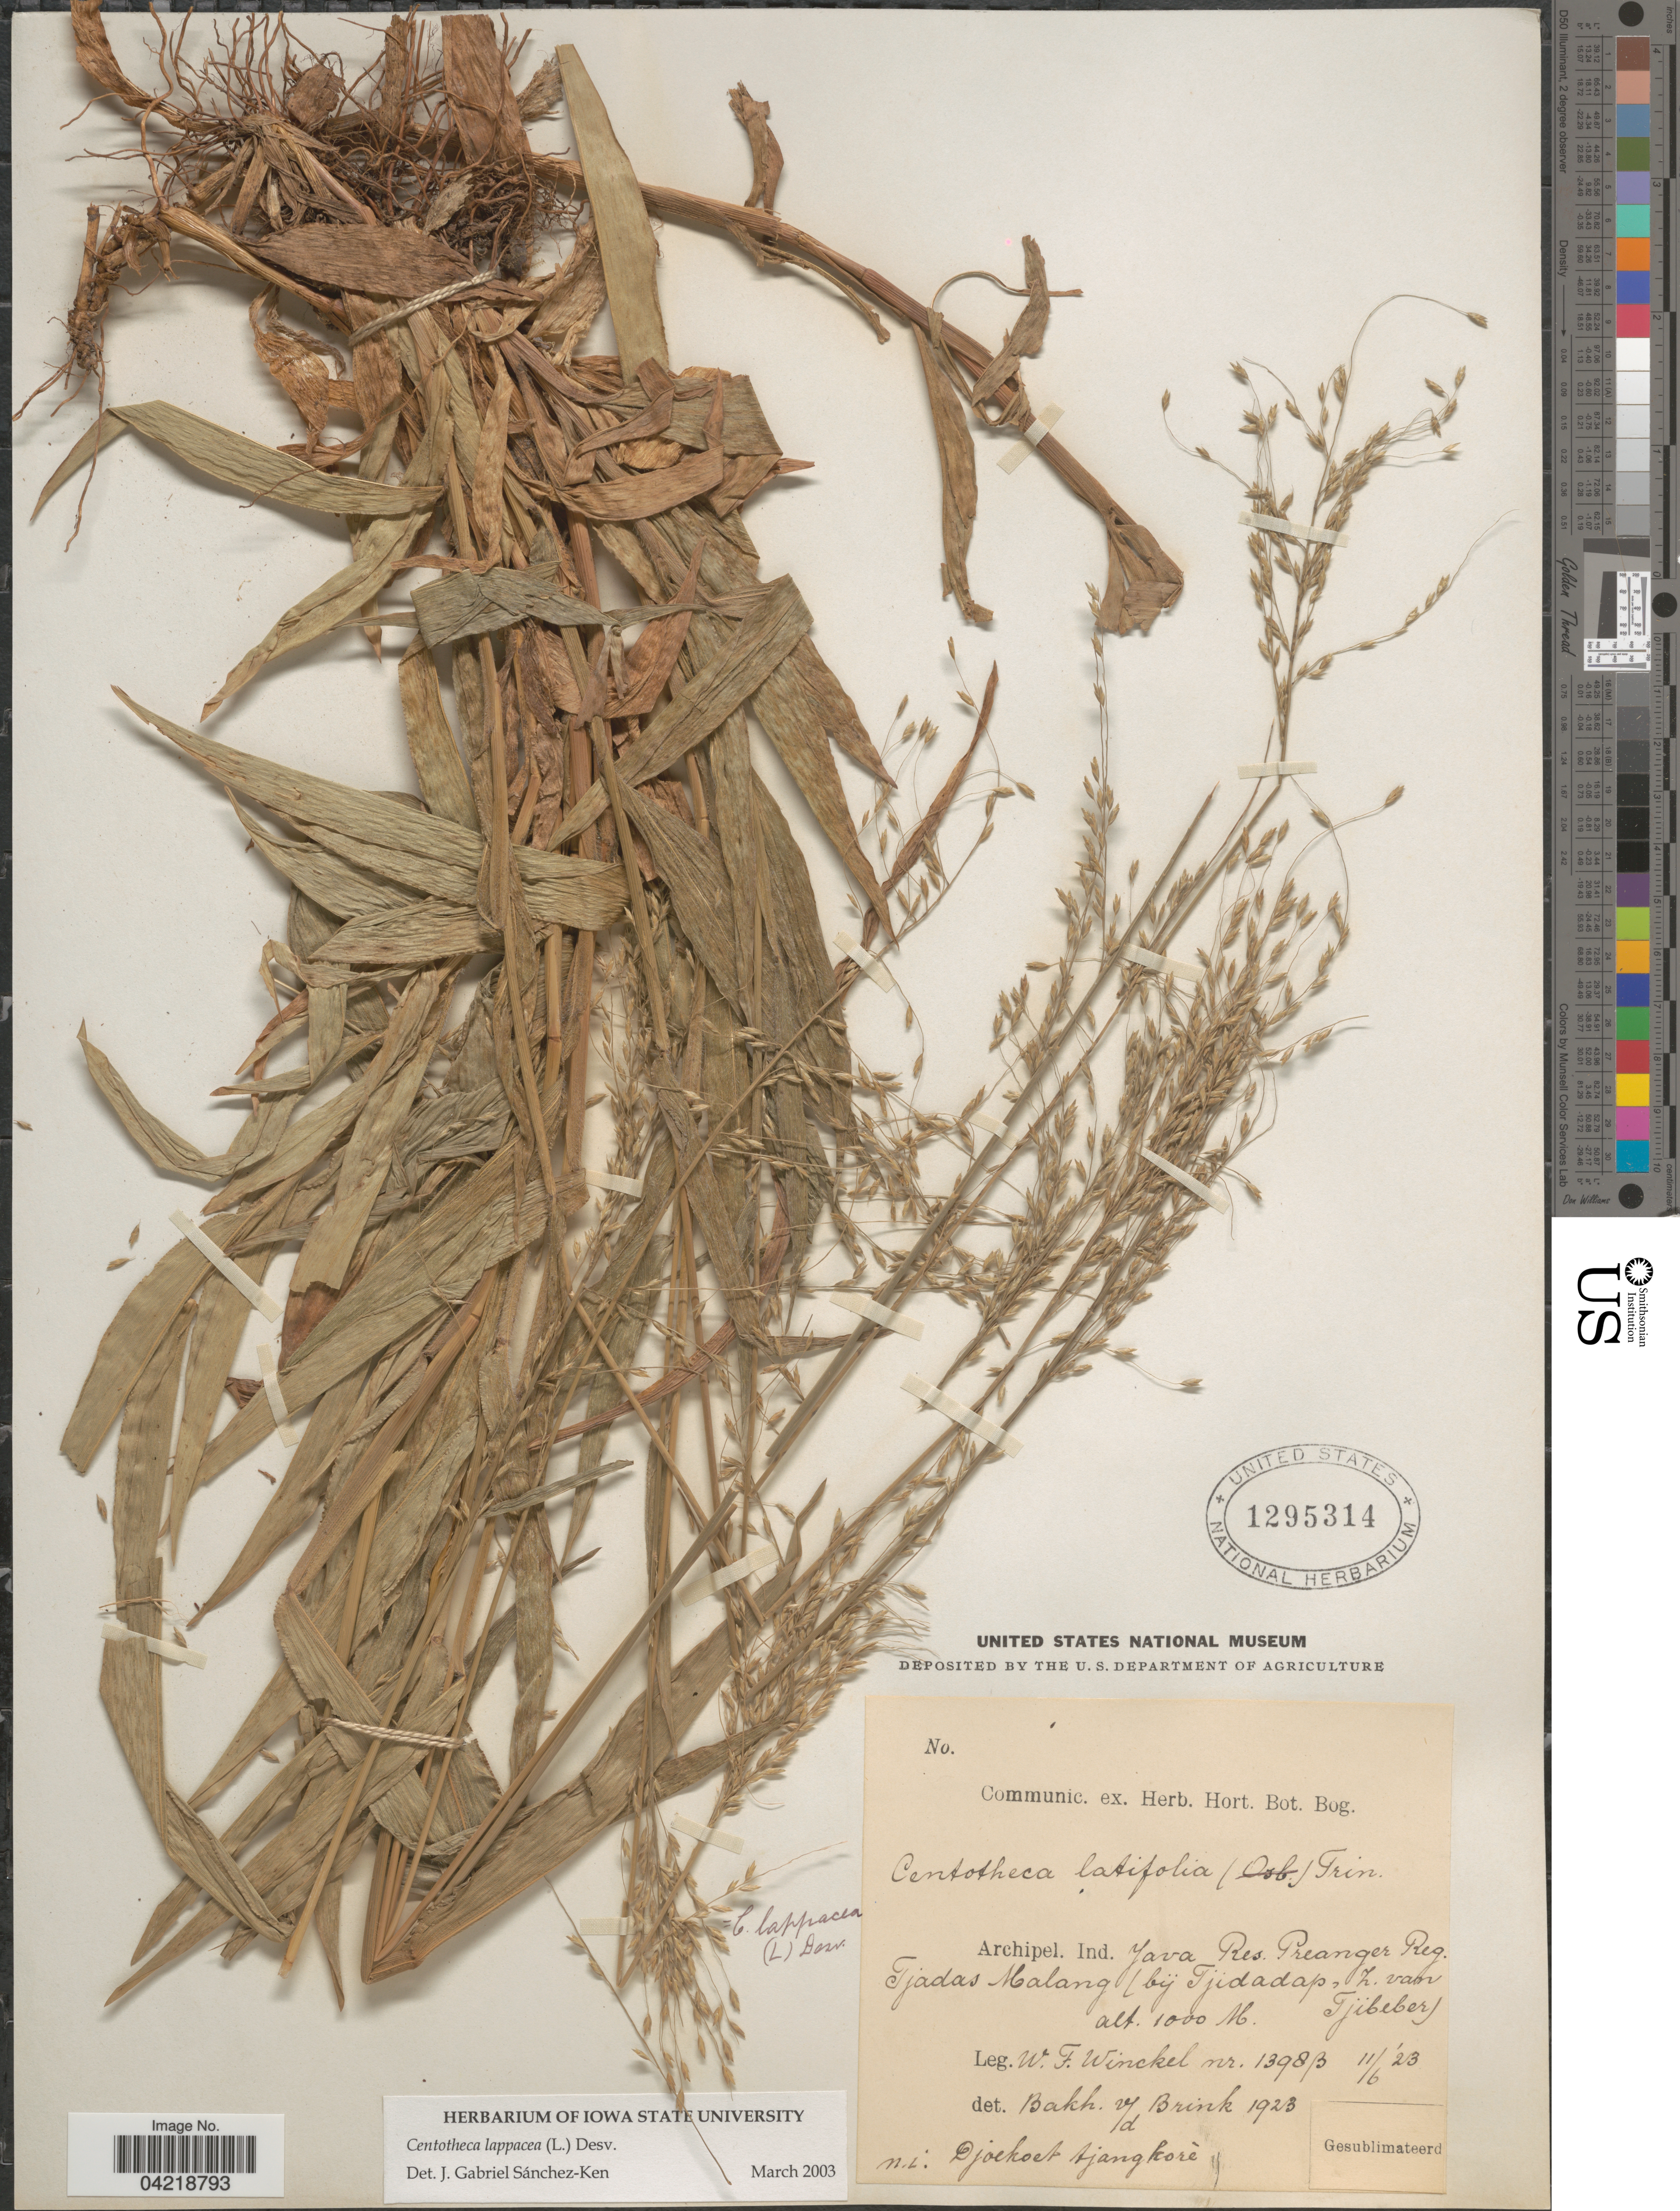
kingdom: Plantae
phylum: Tracheophyta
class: Liliopsida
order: Poales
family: Poaceae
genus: Centotheca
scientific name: Centotheca lappacea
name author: (L.) Desv.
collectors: W. Winckel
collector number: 1398B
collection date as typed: Transcribed d/m/y: 11/6/23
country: Indonesia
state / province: Java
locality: Archipel. Ind. Java Res. Preanger Reg. Tjadas Malang (bij Tjidadap, z. van Tjibeber).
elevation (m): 1000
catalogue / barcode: US 1295314